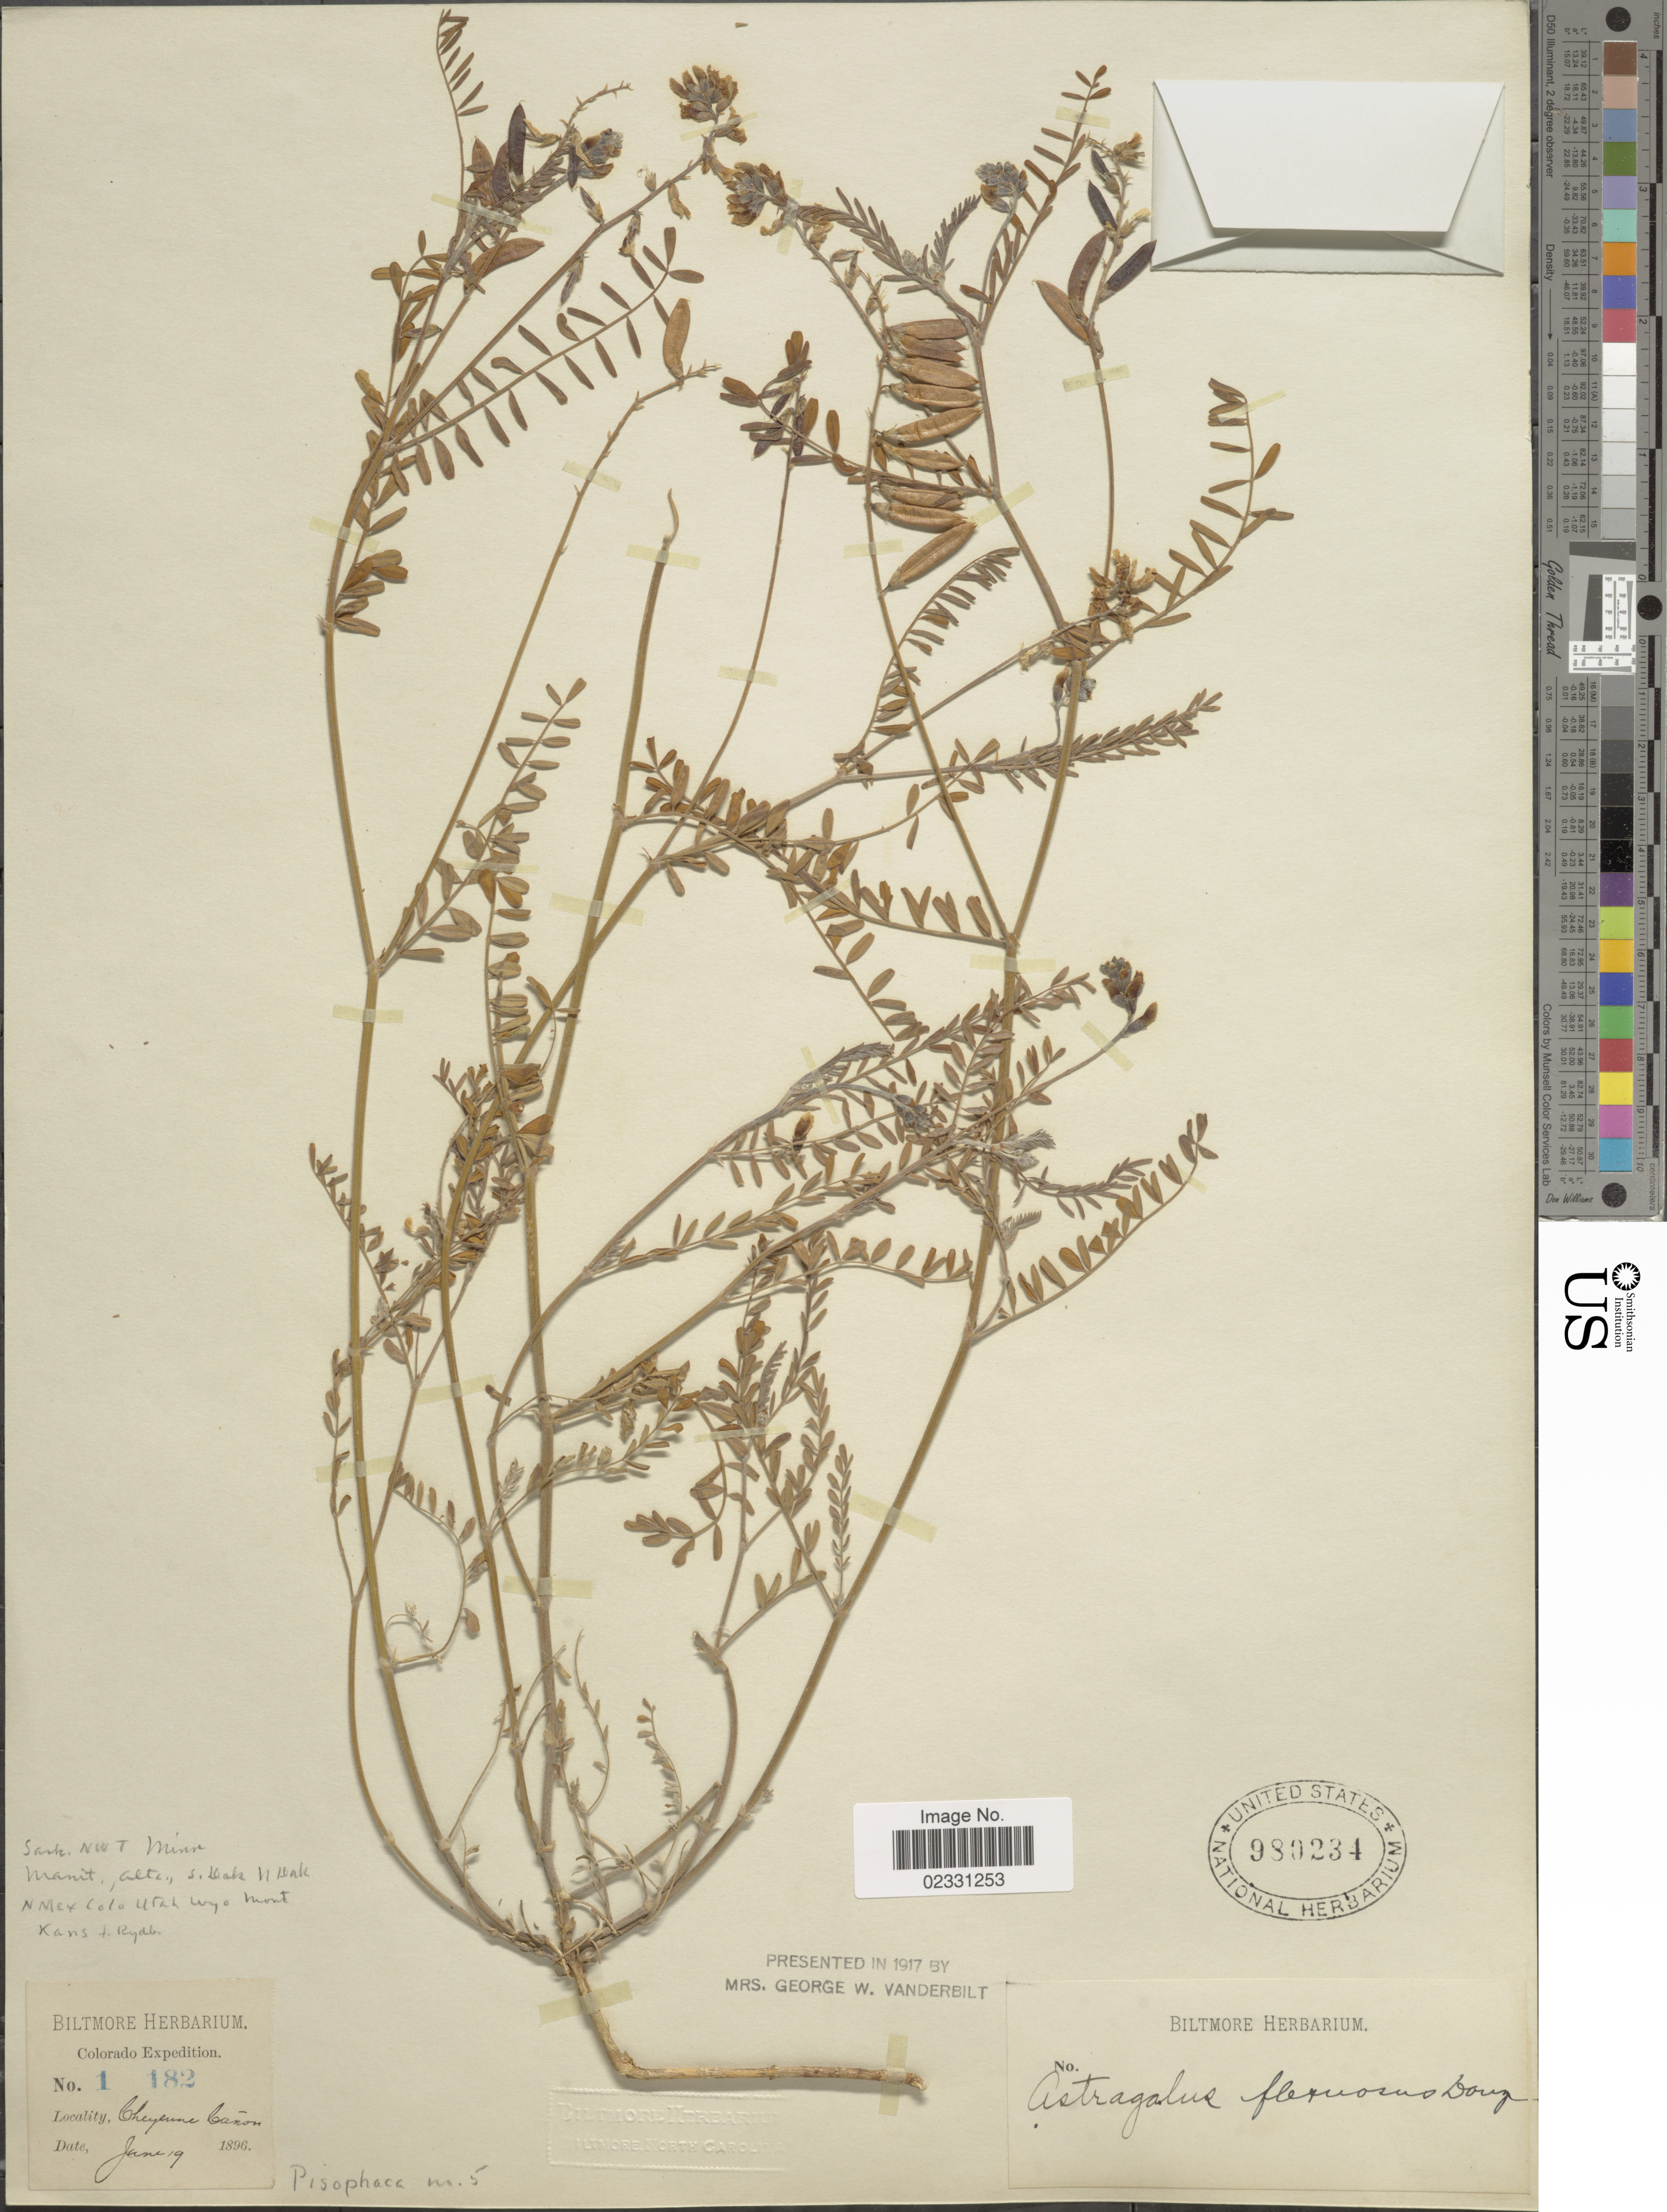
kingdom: Plantae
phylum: Tracheophyta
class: Magnoliopsida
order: Fabales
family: Fabaceae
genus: Astragalus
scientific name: Astragalus flexuosus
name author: (Hook.) Douglas ex G. Don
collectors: ex herb. Biltmore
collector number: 1182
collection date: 1896-06-19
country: United States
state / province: Colorado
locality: Cheyenne Cañon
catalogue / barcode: US 980234